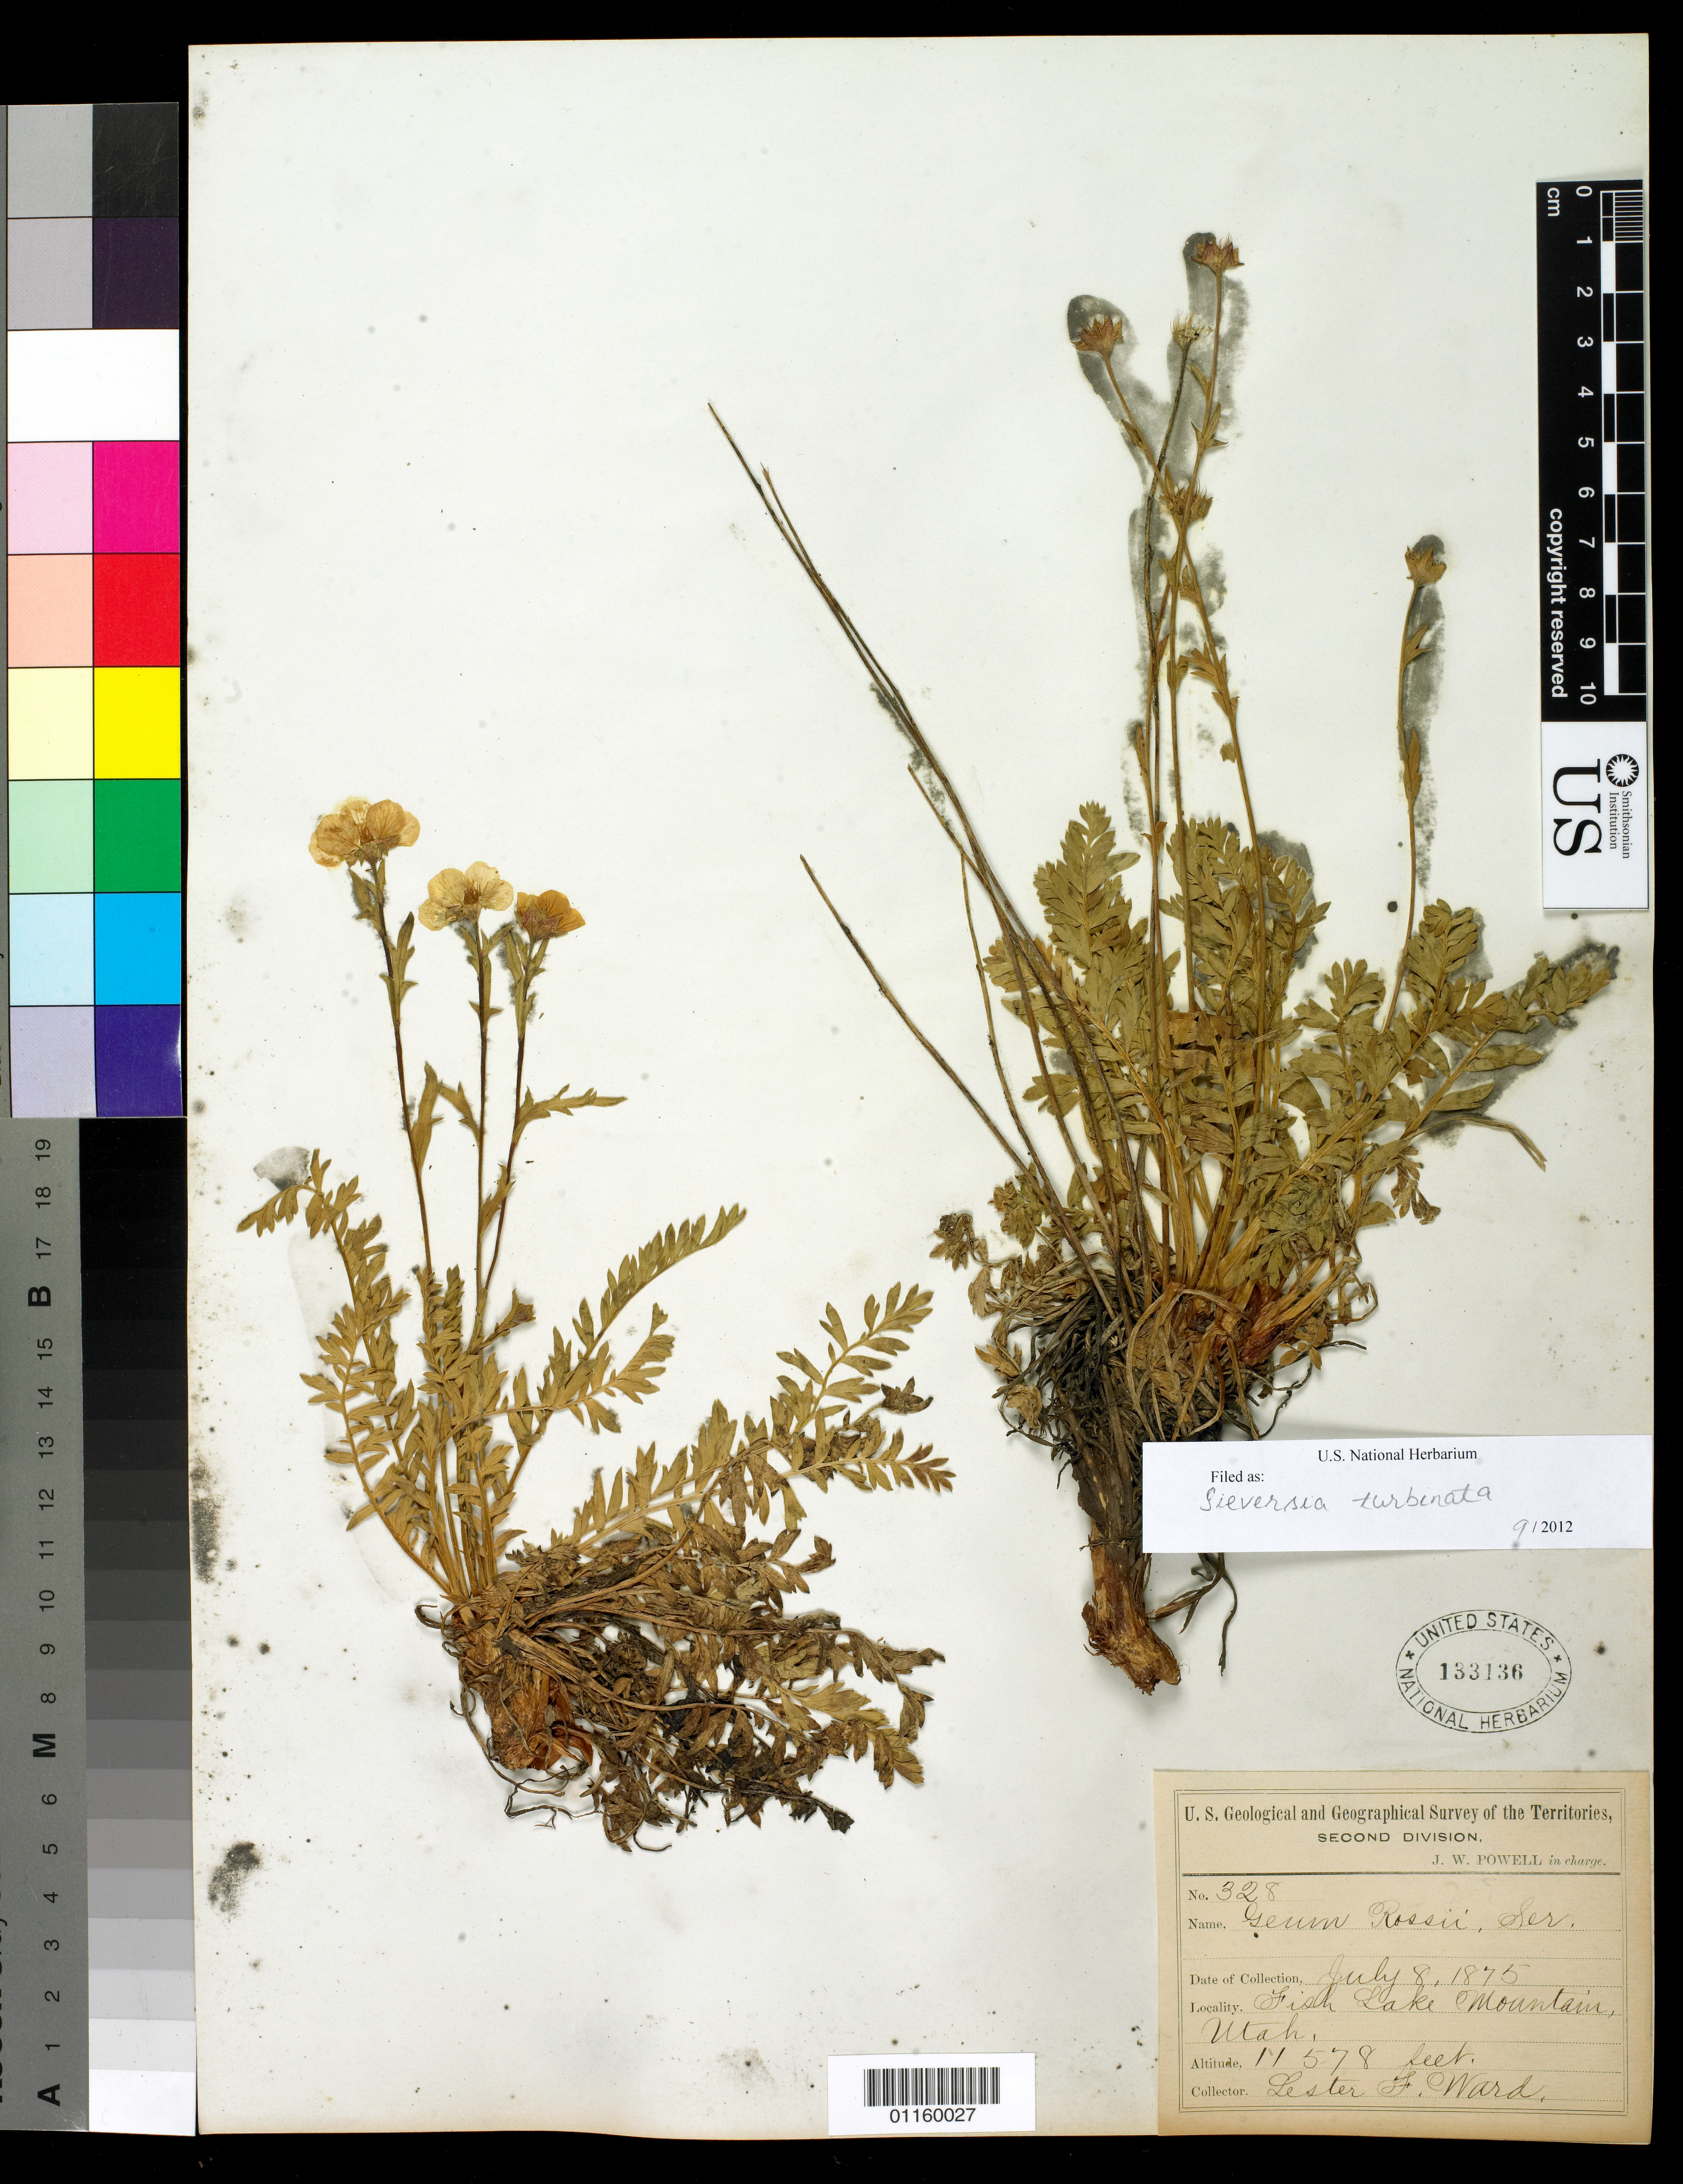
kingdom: Plantae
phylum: Tracheophyta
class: Magnoliopsida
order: Rosales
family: Rosaceae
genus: Geum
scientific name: Geum rossii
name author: (R. Br.) Ser.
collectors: L. F. Ward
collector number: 328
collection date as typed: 08 Jul 1875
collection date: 1875-07-08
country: United States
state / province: Utah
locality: Fish Lake Mt.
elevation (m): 3529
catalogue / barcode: US 133136